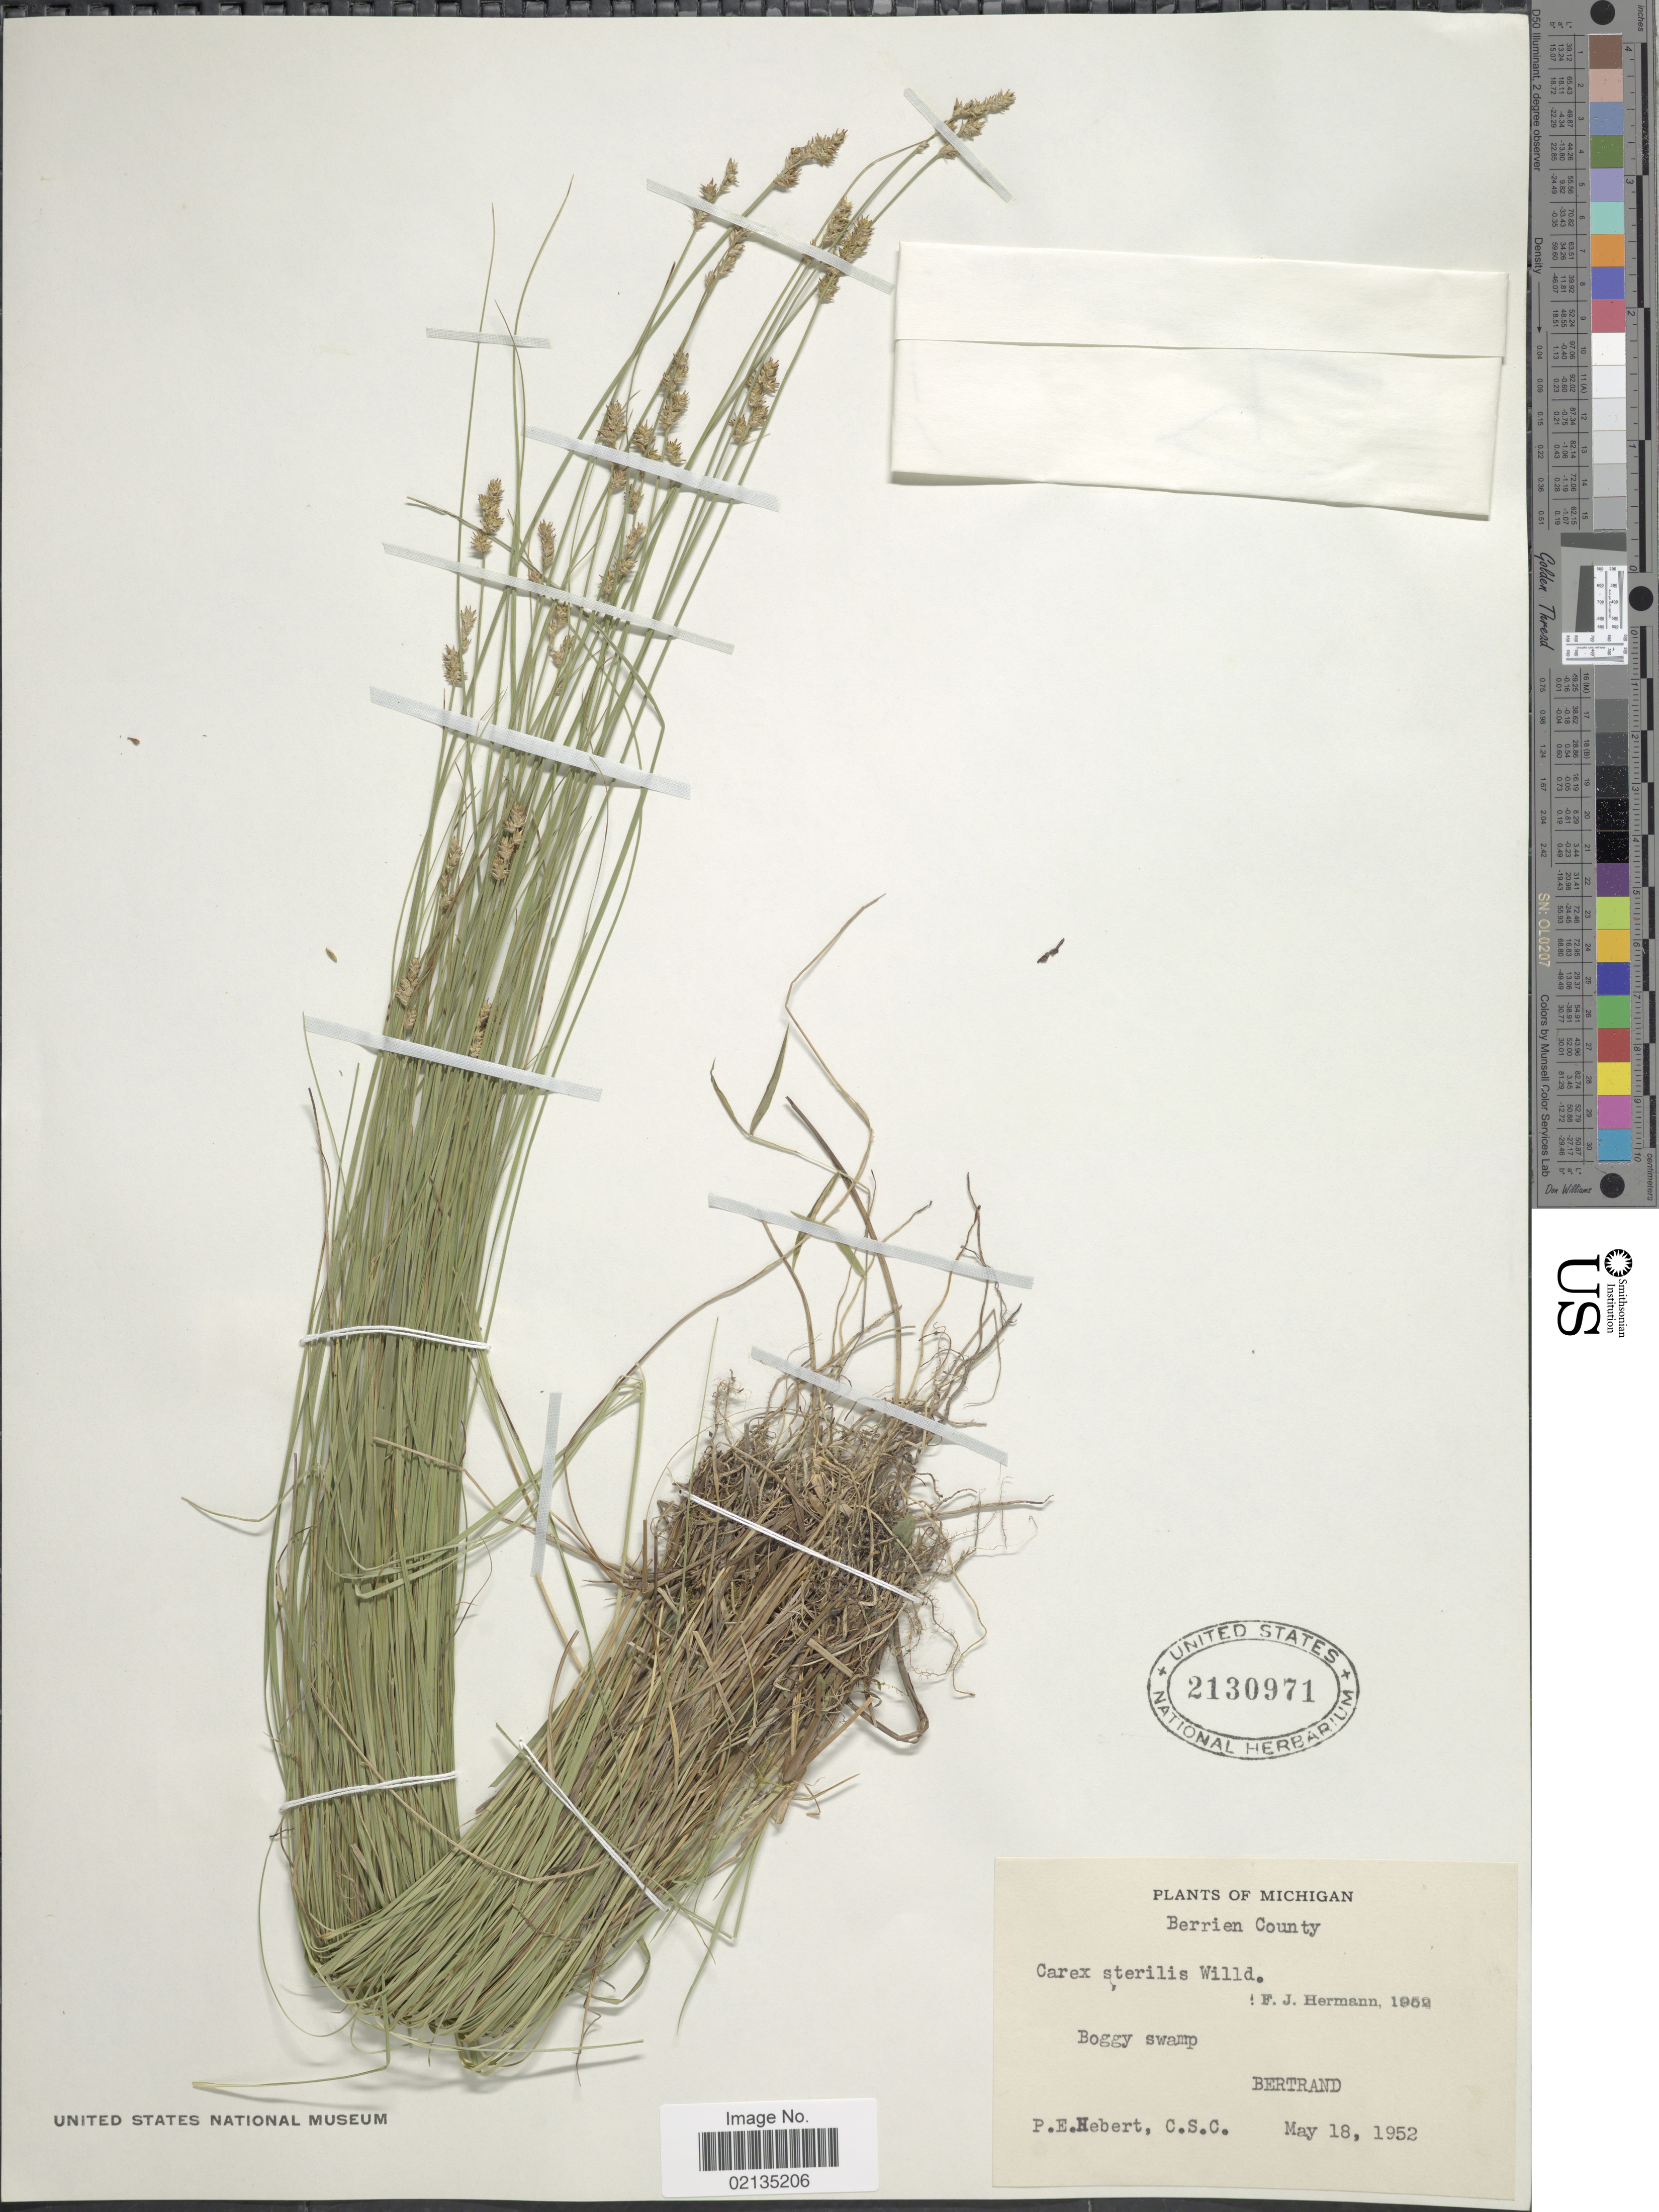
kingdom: Plantae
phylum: Tracheophyta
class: Liliopsida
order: Poales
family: Cyperaceae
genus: Carex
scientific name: Carex sterilis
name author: Willd.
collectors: P. Herbert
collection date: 1952-05-18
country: United States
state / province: Michigan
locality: Michigan, Boggy swamp, Bertrand. Berrien County.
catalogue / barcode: US 2130971